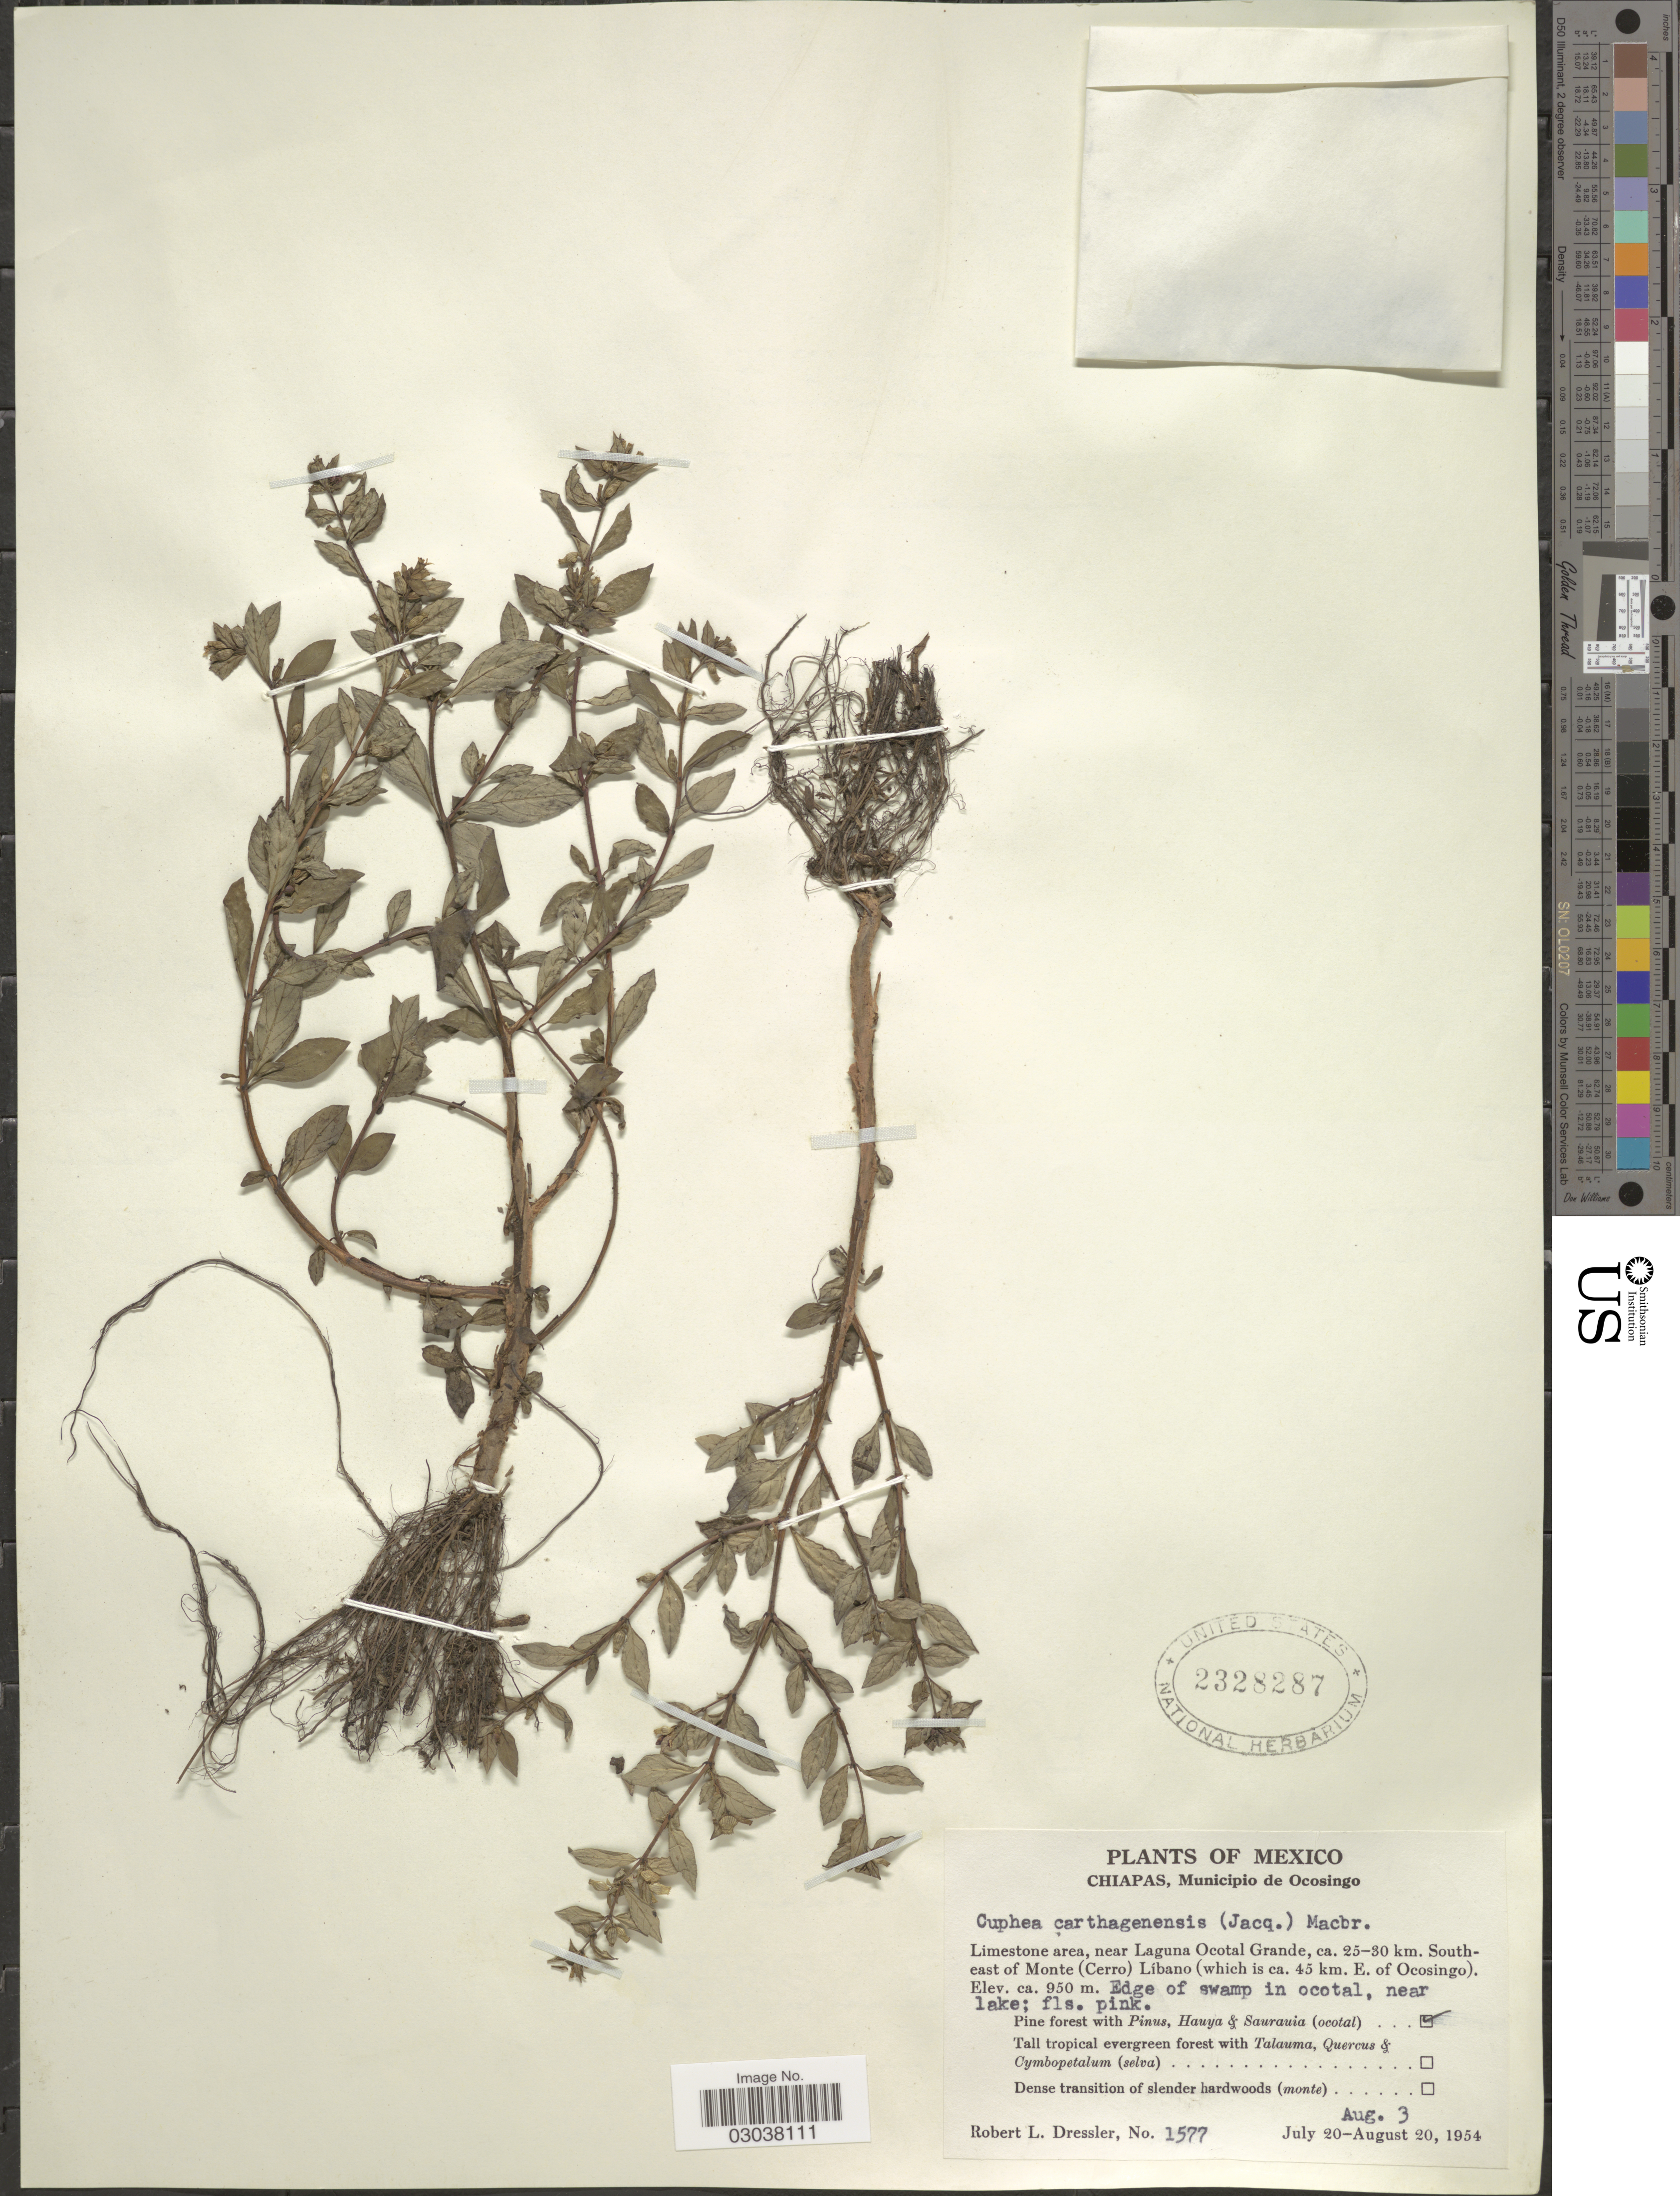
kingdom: Plantae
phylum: Tracheophyta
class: Magnoliopsida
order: Myrtales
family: Lythraceae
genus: Cuphea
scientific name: Cuphea carthagenensis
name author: (Jacq.) J.F. Macbr.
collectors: R. Dressler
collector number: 1577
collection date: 1954-08-03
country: Mexico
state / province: Chiapas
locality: Municipio de Ocosingo. Limestone area, near Laguna Ocotal Grande, ca. 25-30 km. South-east of Monte (Cerro) Líbano (which is ca. 45 km. E. of Ocosingo).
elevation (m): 950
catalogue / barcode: US 2328287